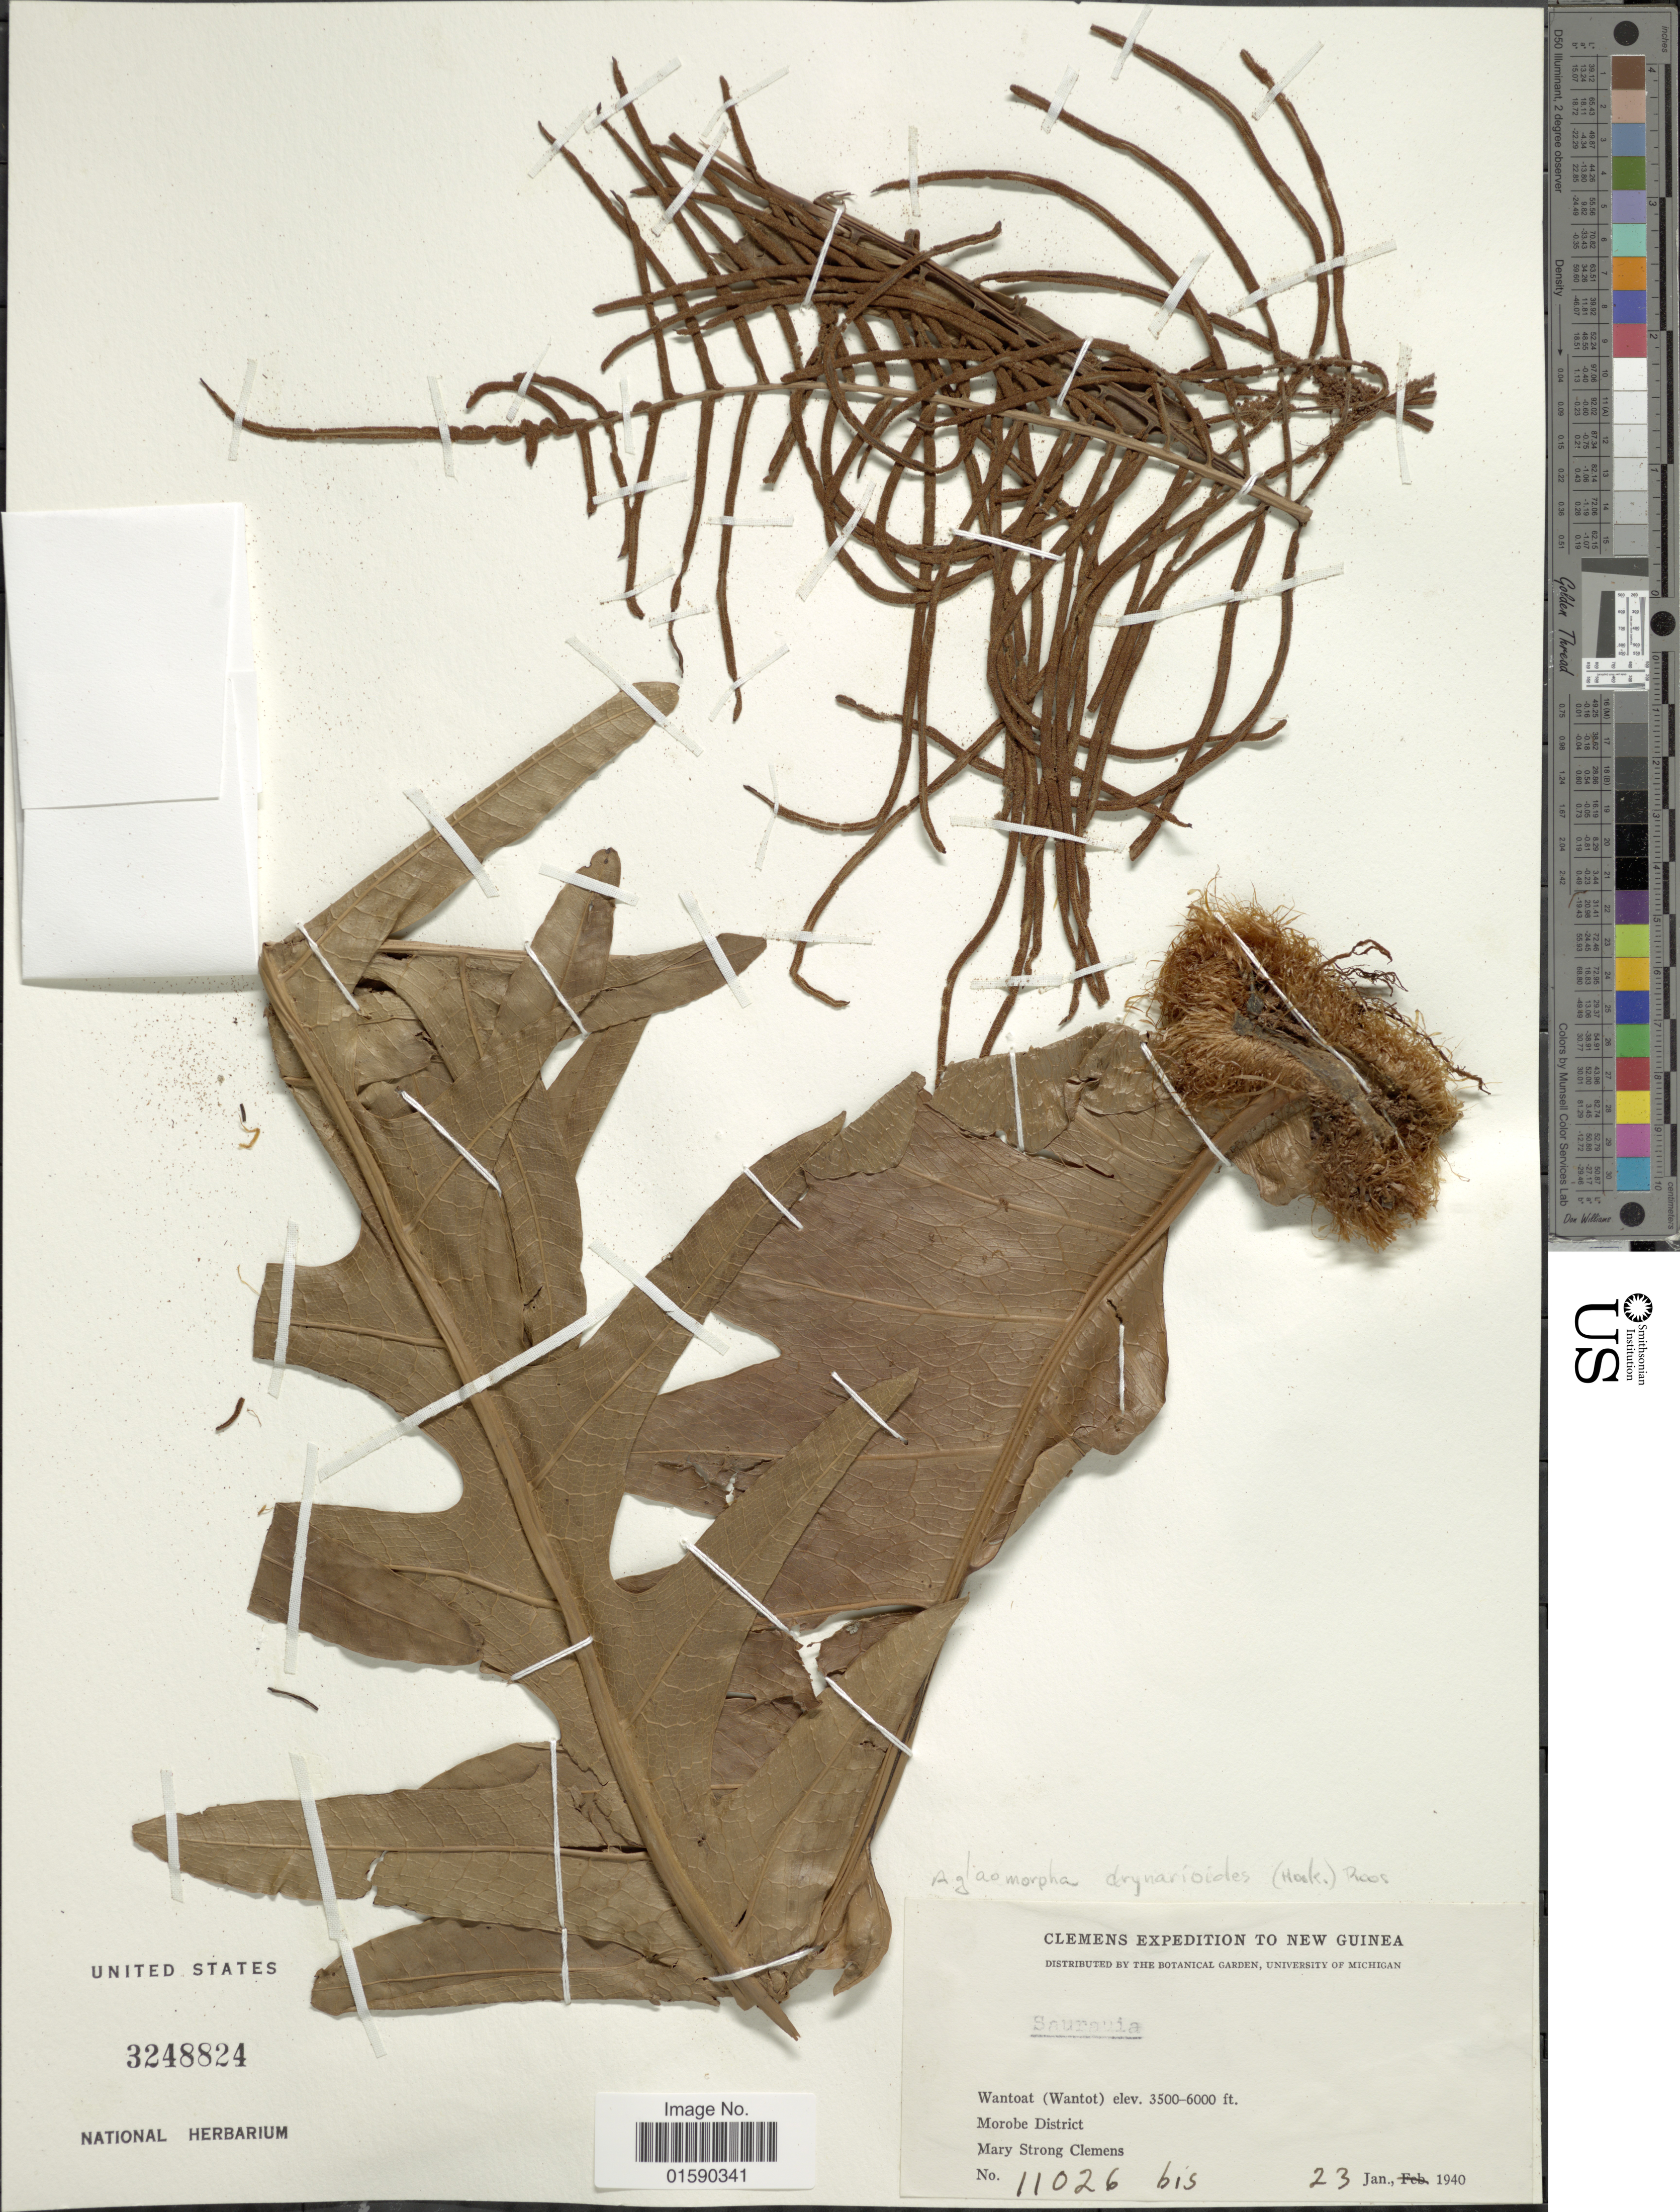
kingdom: Plantae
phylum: Tracheophyta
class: Polypodiopsida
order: Polypodiales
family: Polypodiaceae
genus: Aglaomorpha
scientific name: Aglaomorpha drynarioides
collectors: M. S. Clemens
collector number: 11026bis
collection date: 1940-01-23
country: Papua New Guinea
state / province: Morobe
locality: New Guinea. Wantoat (Wantot), Morobe District.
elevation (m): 1067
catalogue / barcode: US 3248824